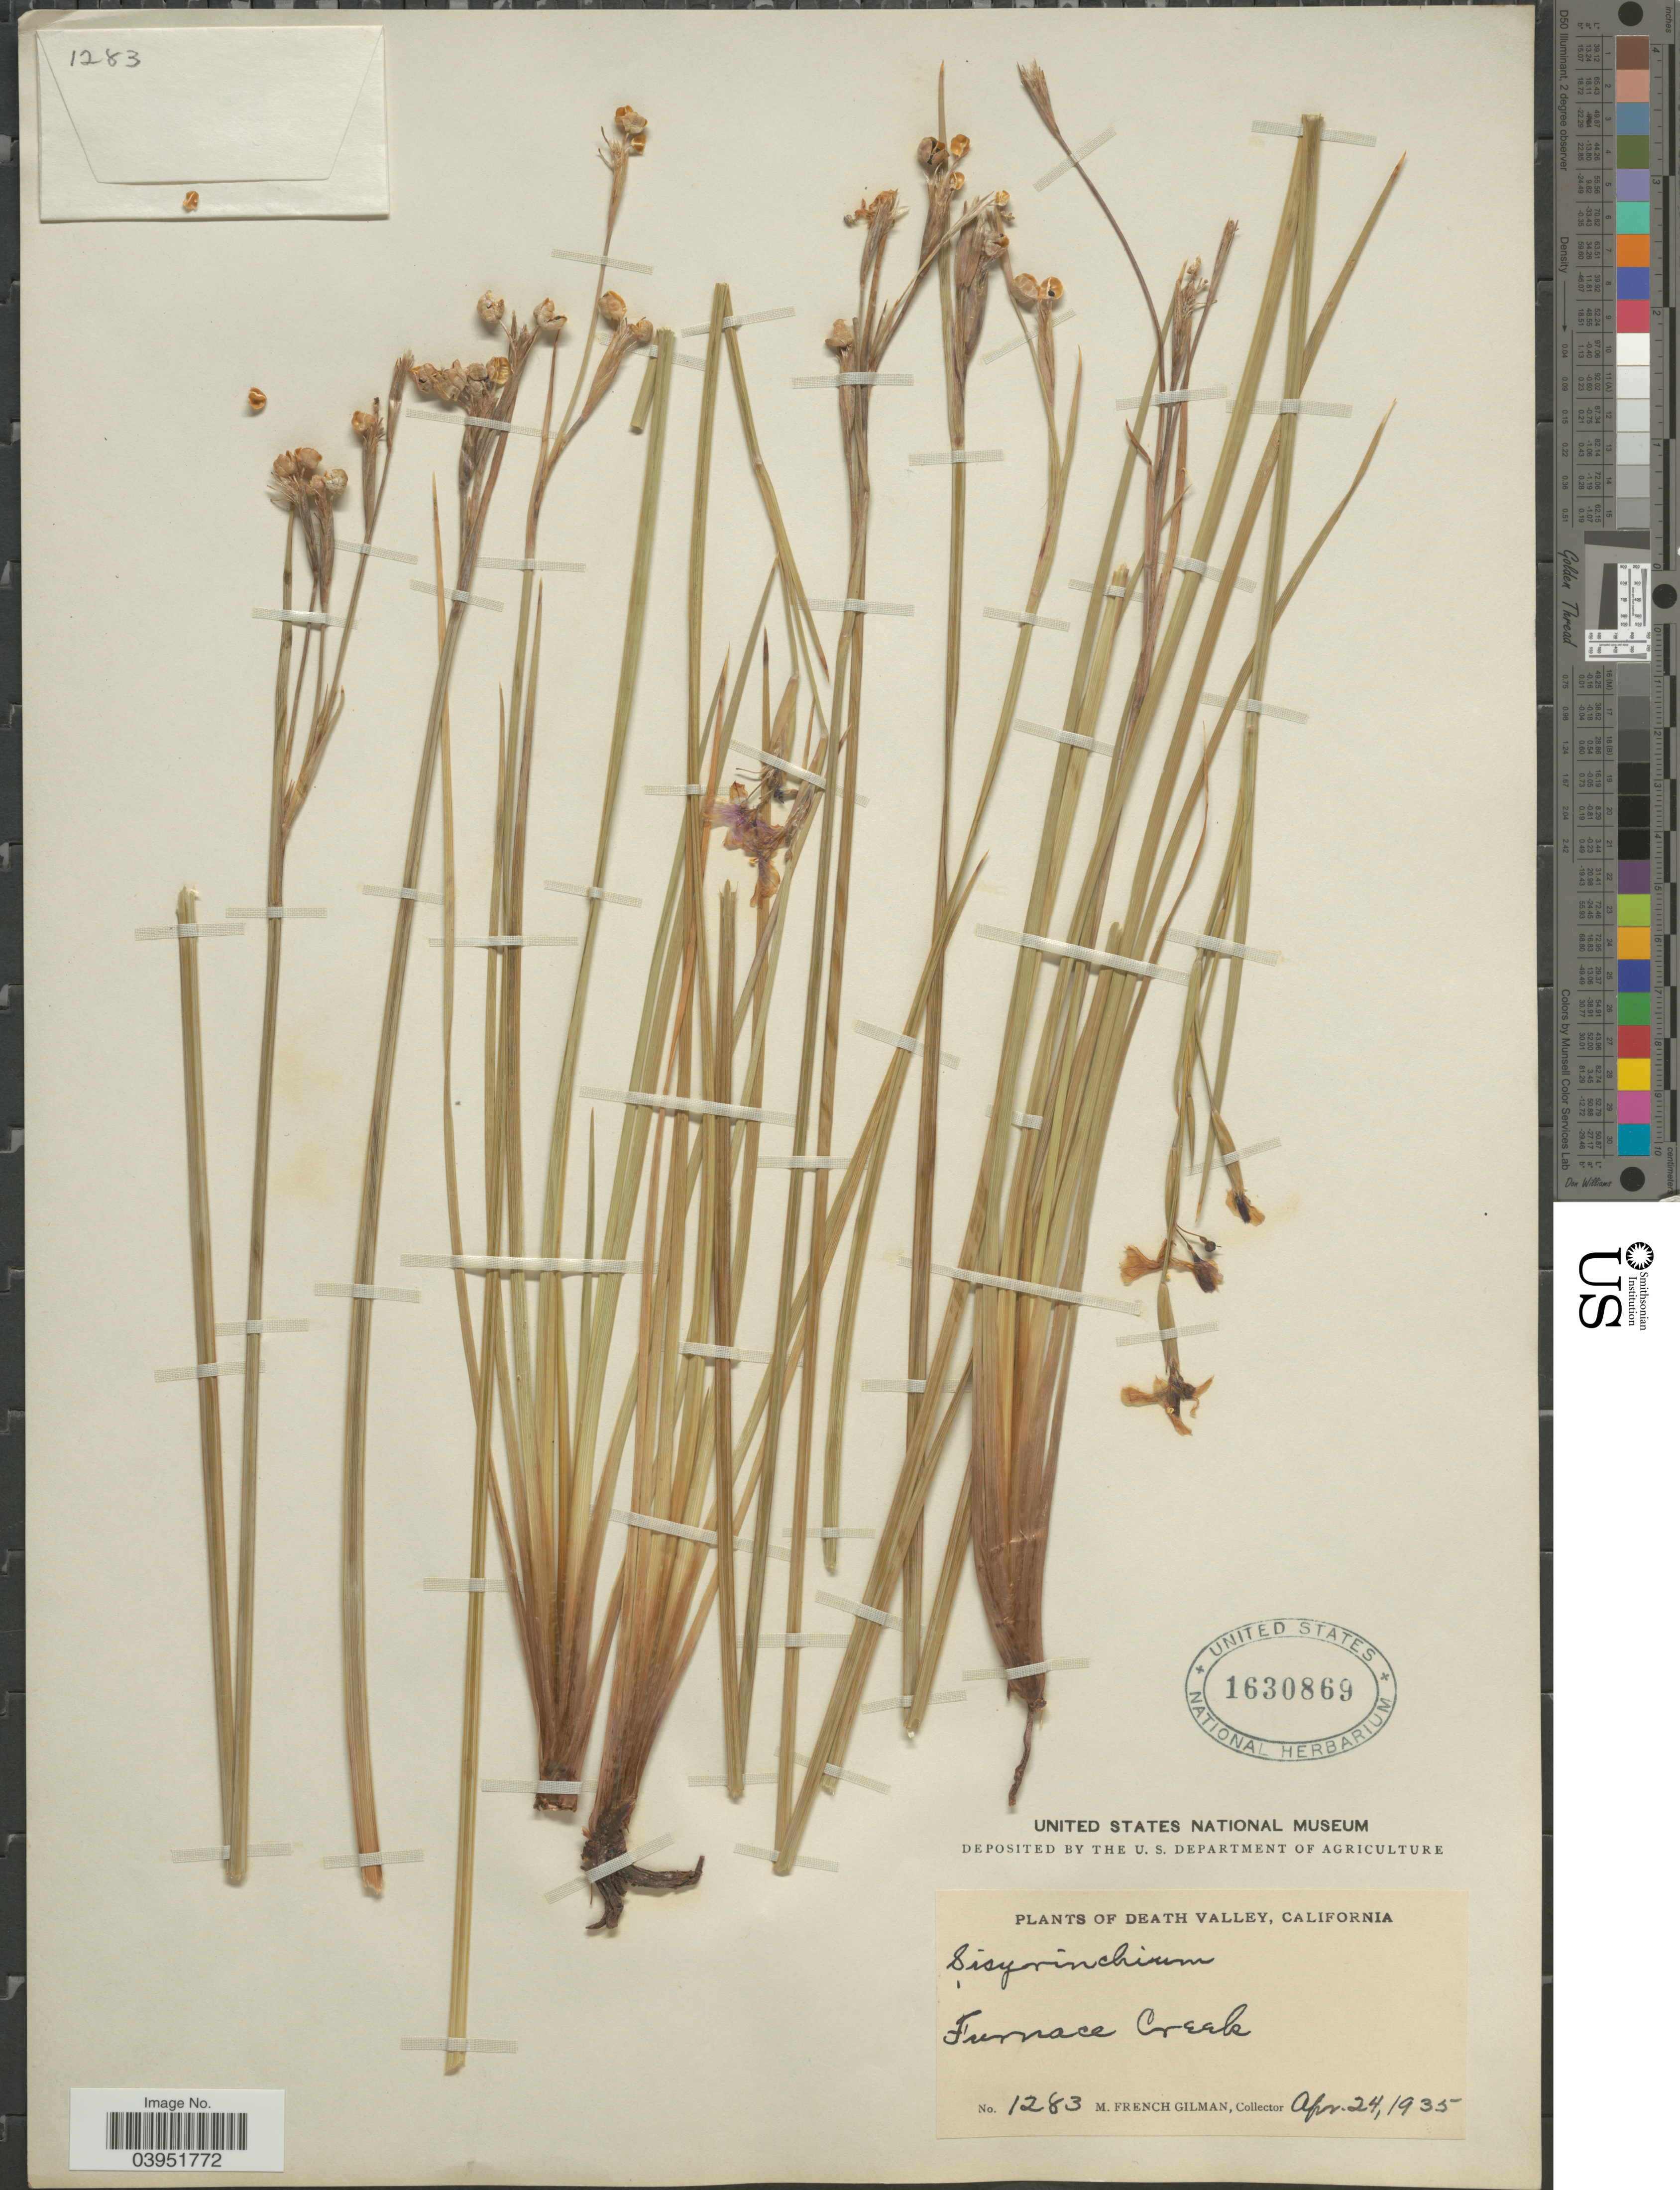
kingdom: Plantae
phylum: Tracheophyta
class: Liliopsida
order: Asparagales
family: Iridaceae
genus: Sisyrinchium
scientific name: Sisyrinchium sp.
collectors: M. F. Gilman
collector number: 1283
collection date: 1935-04-24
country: United States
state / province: California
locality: Death Valley. Furnace Creek.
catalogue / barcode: US 1630869